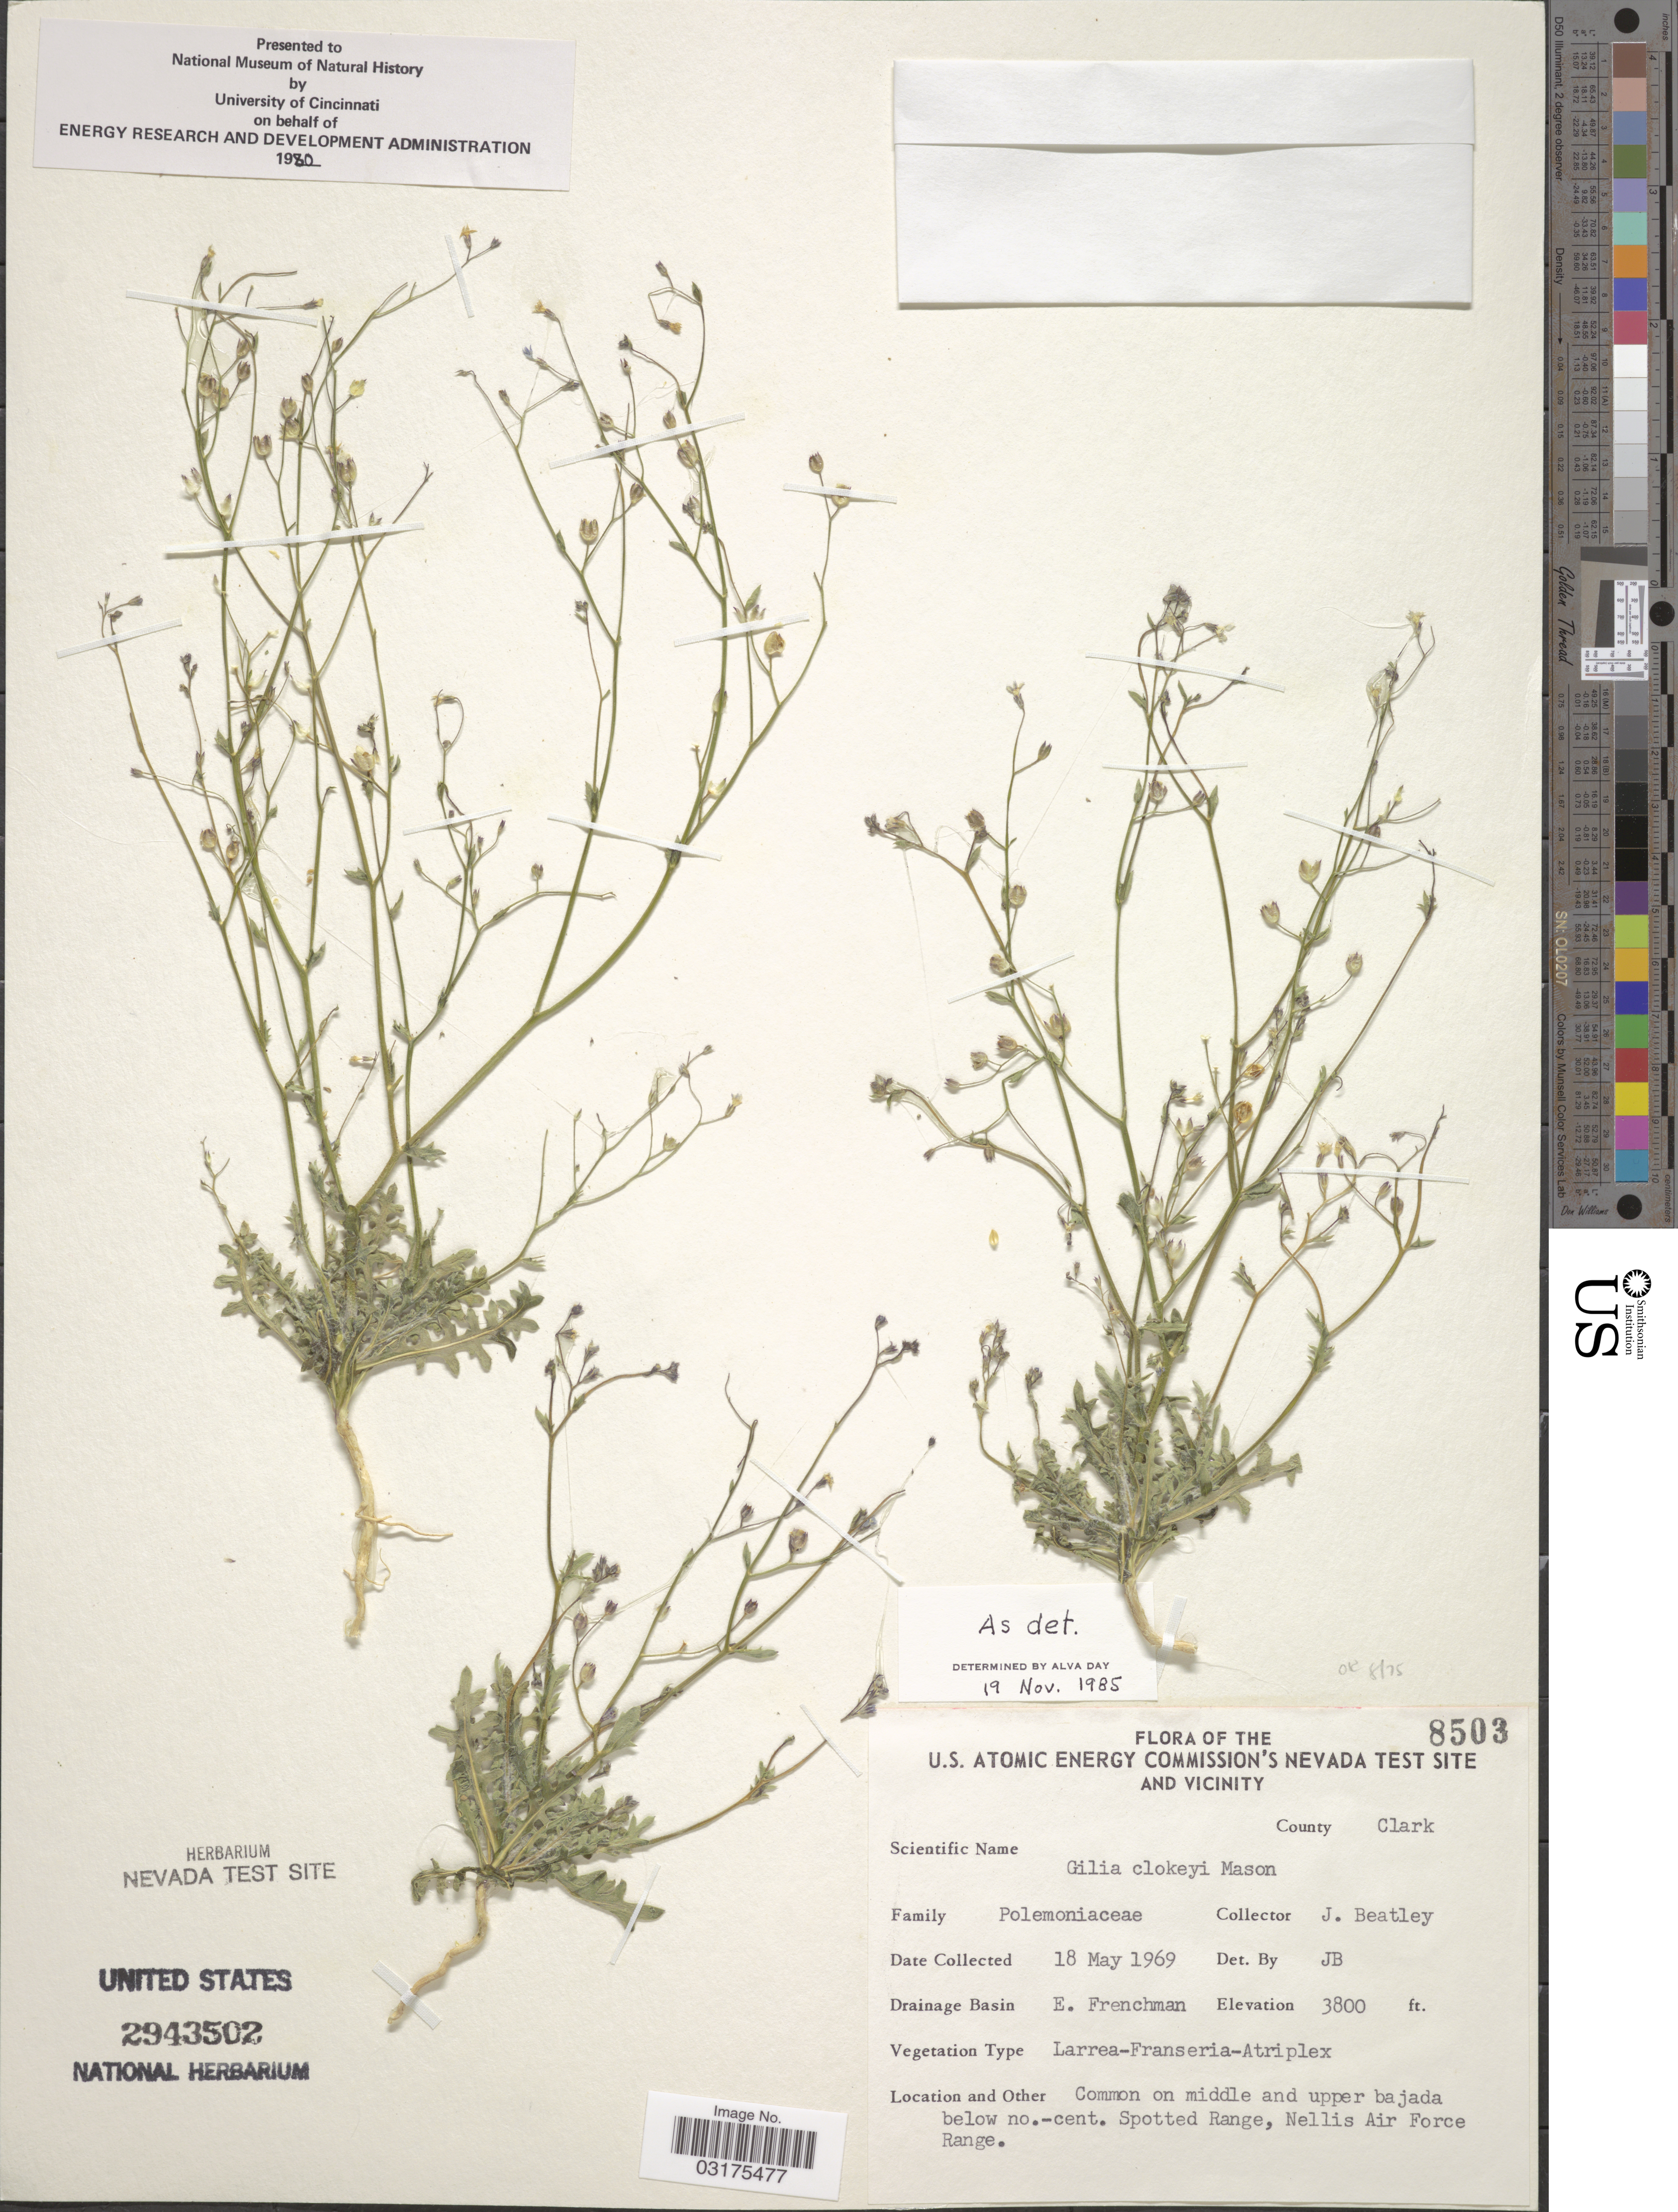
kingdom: Plantae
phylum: Tracheophyta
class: Magnoliopsida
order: Ericales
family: Polemoniaceae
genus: Gilia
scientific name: Gilia clokeyi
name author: H. Mason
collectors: J. C. Beatley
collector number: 8503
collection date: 1969-05-18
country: United States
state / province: Nevada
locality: U.S. Atomic Energy Commission's Nevada Test Site and Vicinity, County Clark, Drainage Basin E. Frenchman, Common on middle and upper bajada below no.-cent. Spotted Range, Nellis Air Force Range.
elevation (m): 1158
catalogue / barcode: US 2943502